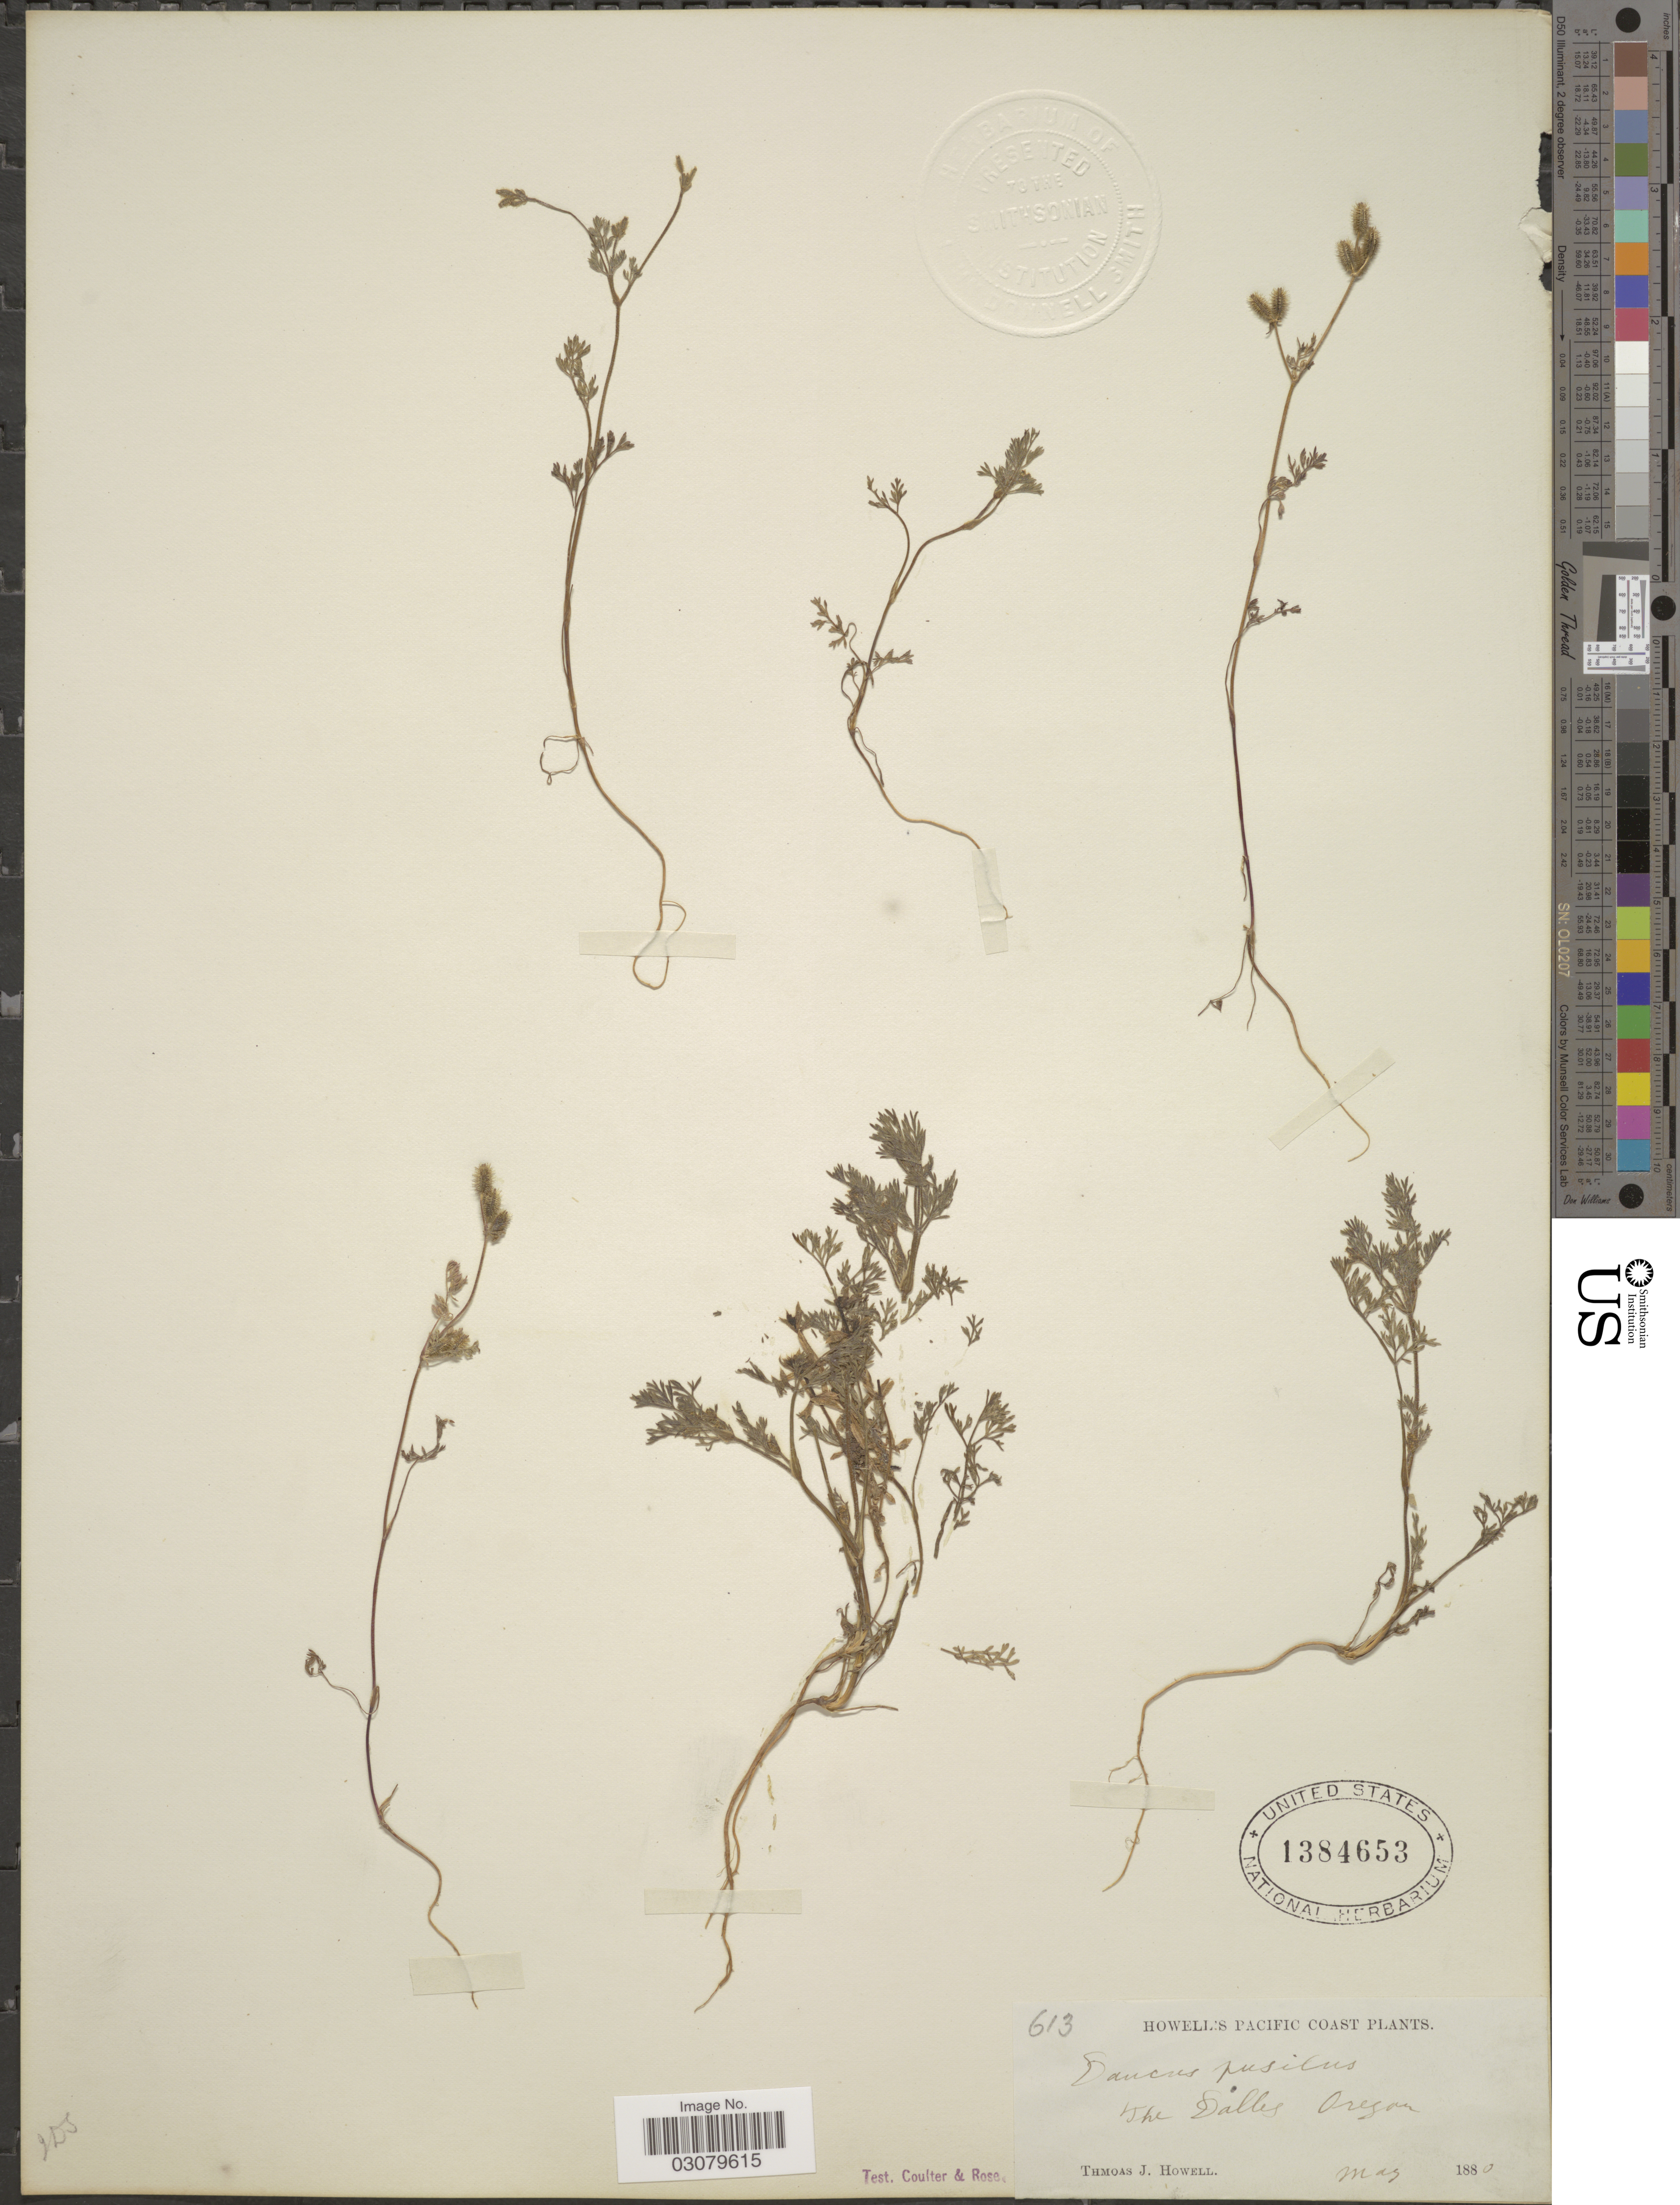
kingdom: Plantae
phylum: Tracheophyta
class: Magnoliopsida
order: Apiales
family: Apiaceae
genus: Caucalis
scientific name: Caucalis microcarpa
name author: Hook. & Arn.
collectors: T. Howell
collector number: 613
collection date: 1880-05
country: United States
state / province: Oregon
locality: Pacific Coast. The Dalles.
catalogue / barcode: US 1384653